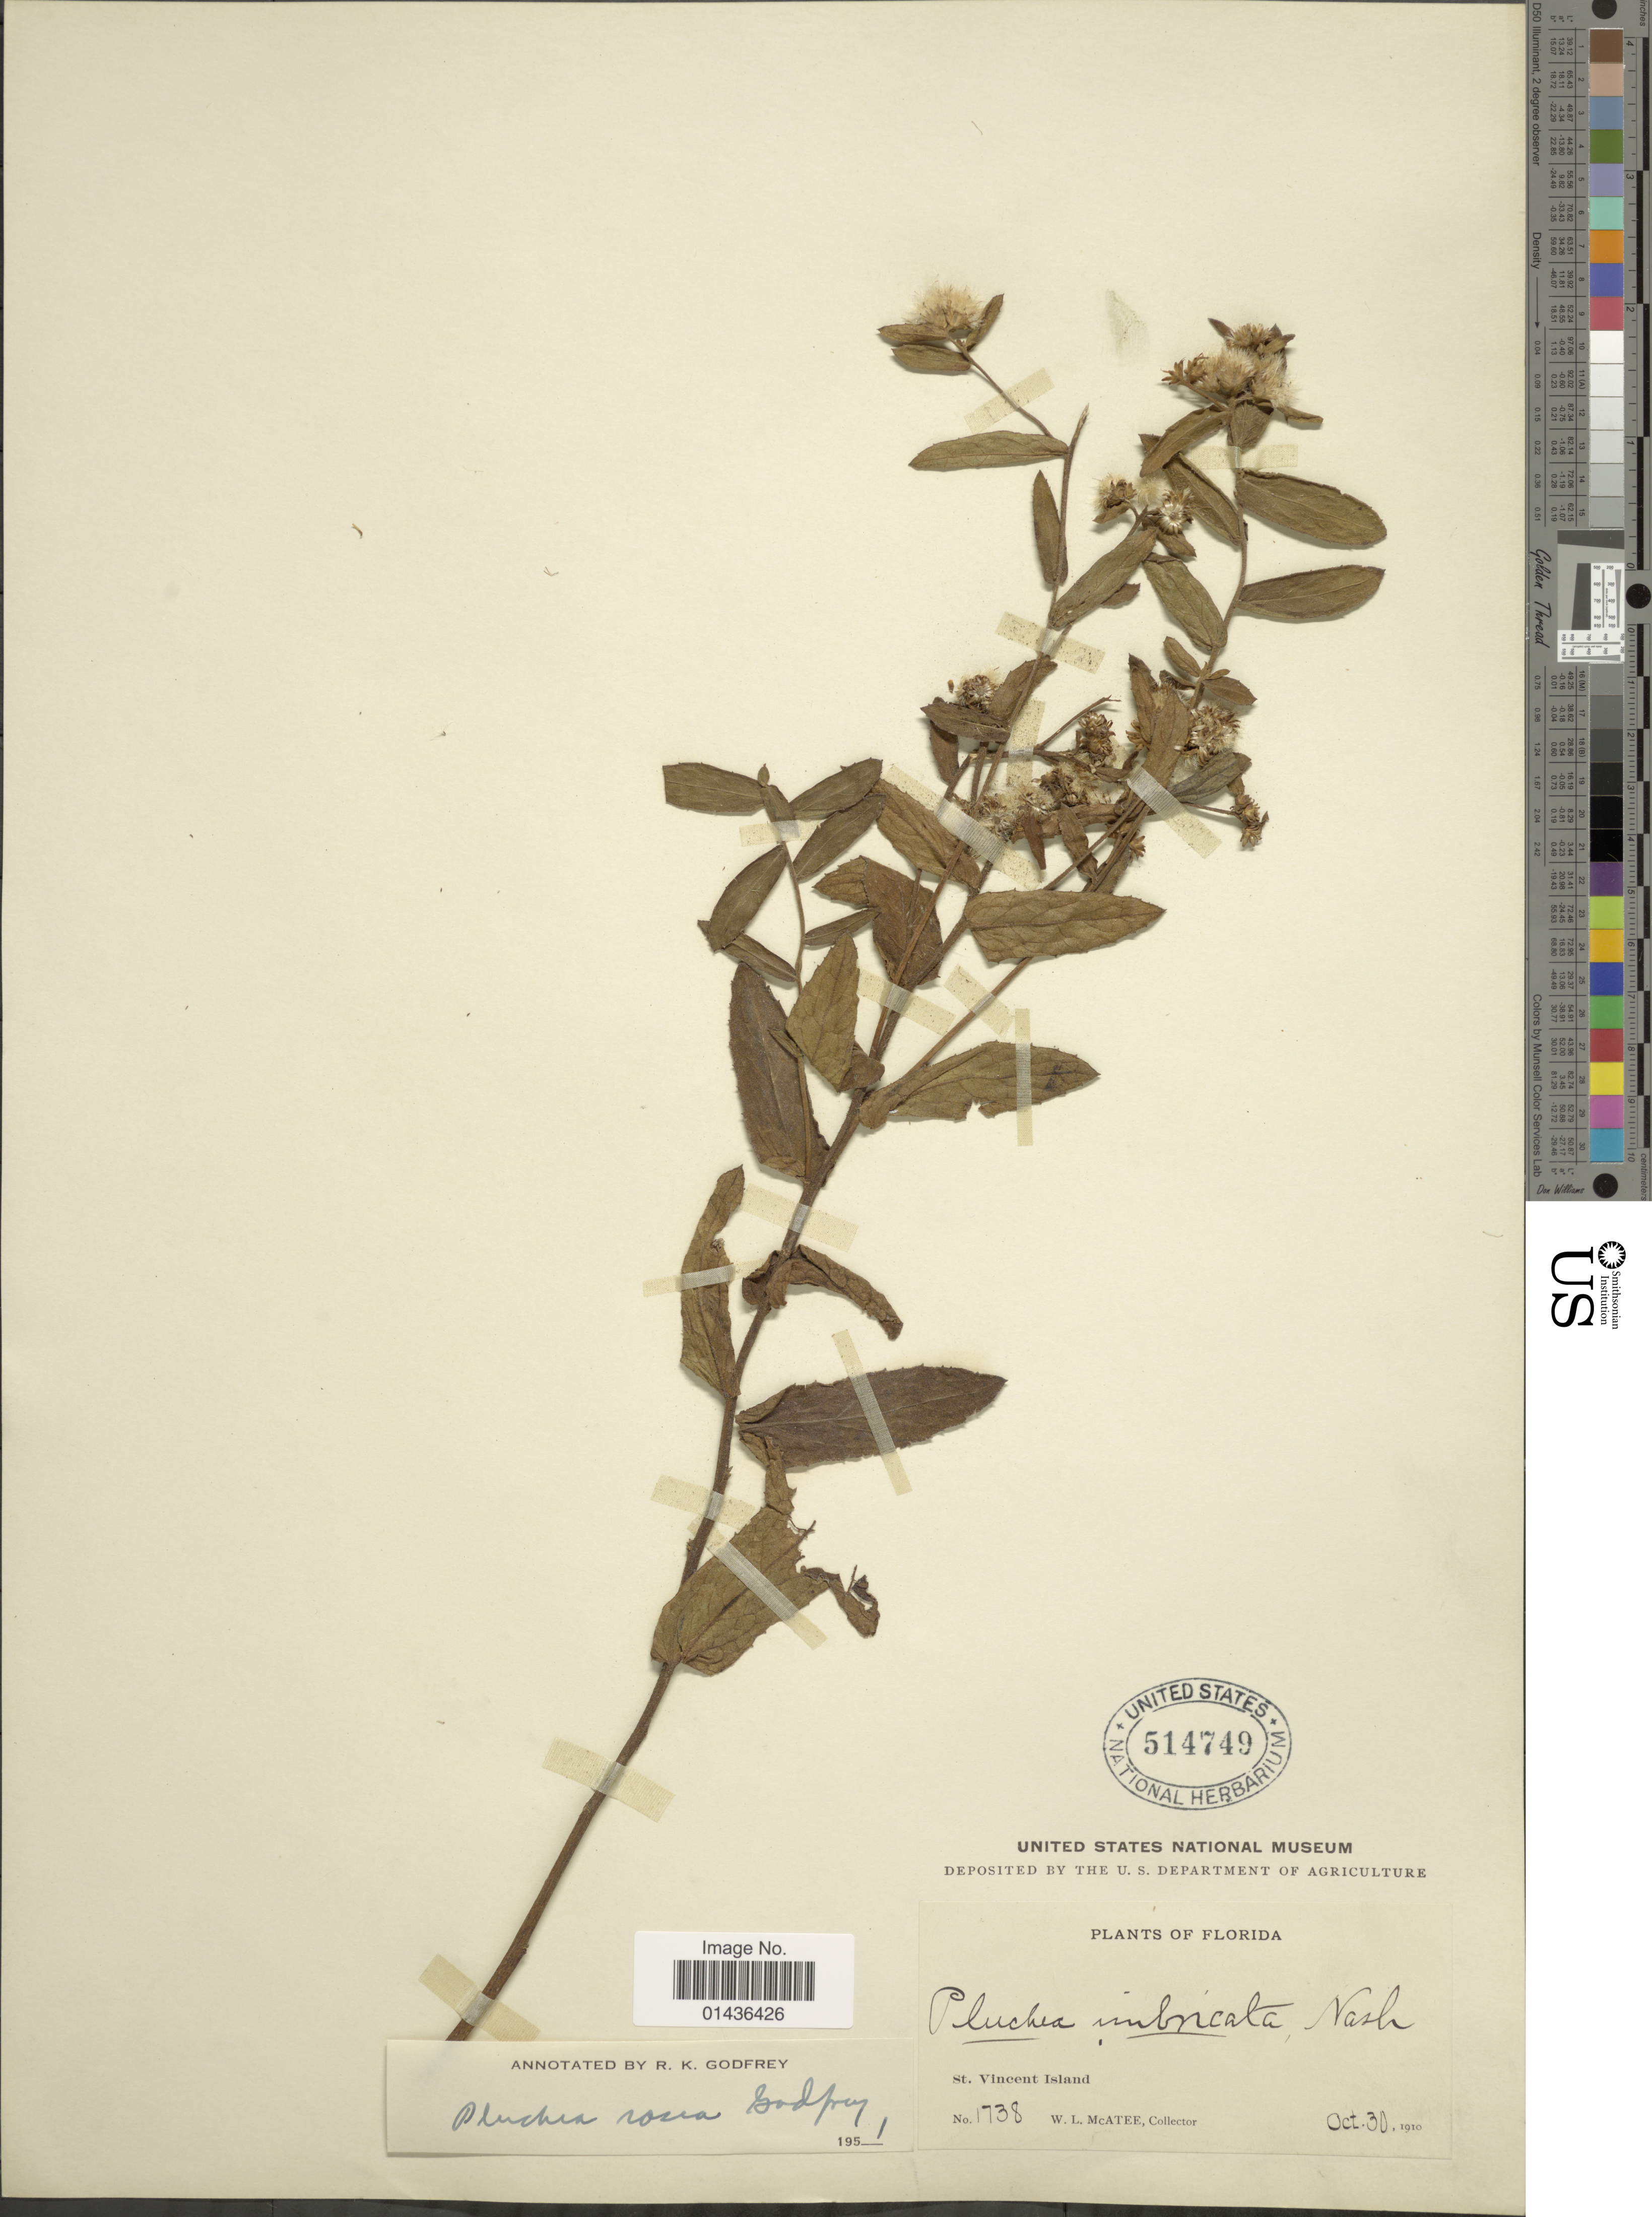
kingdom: Plantae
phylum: Tracheophyta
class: Magnoliopsida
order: Asterales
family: Asteraceae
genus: Pluchea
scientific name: Pluchea rosea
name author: R.K. Godfrey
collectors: W. McAtee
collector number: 1738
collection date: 1910-10-30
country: United States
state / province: Florida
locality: St. Vincent Island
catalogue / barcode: US 514749